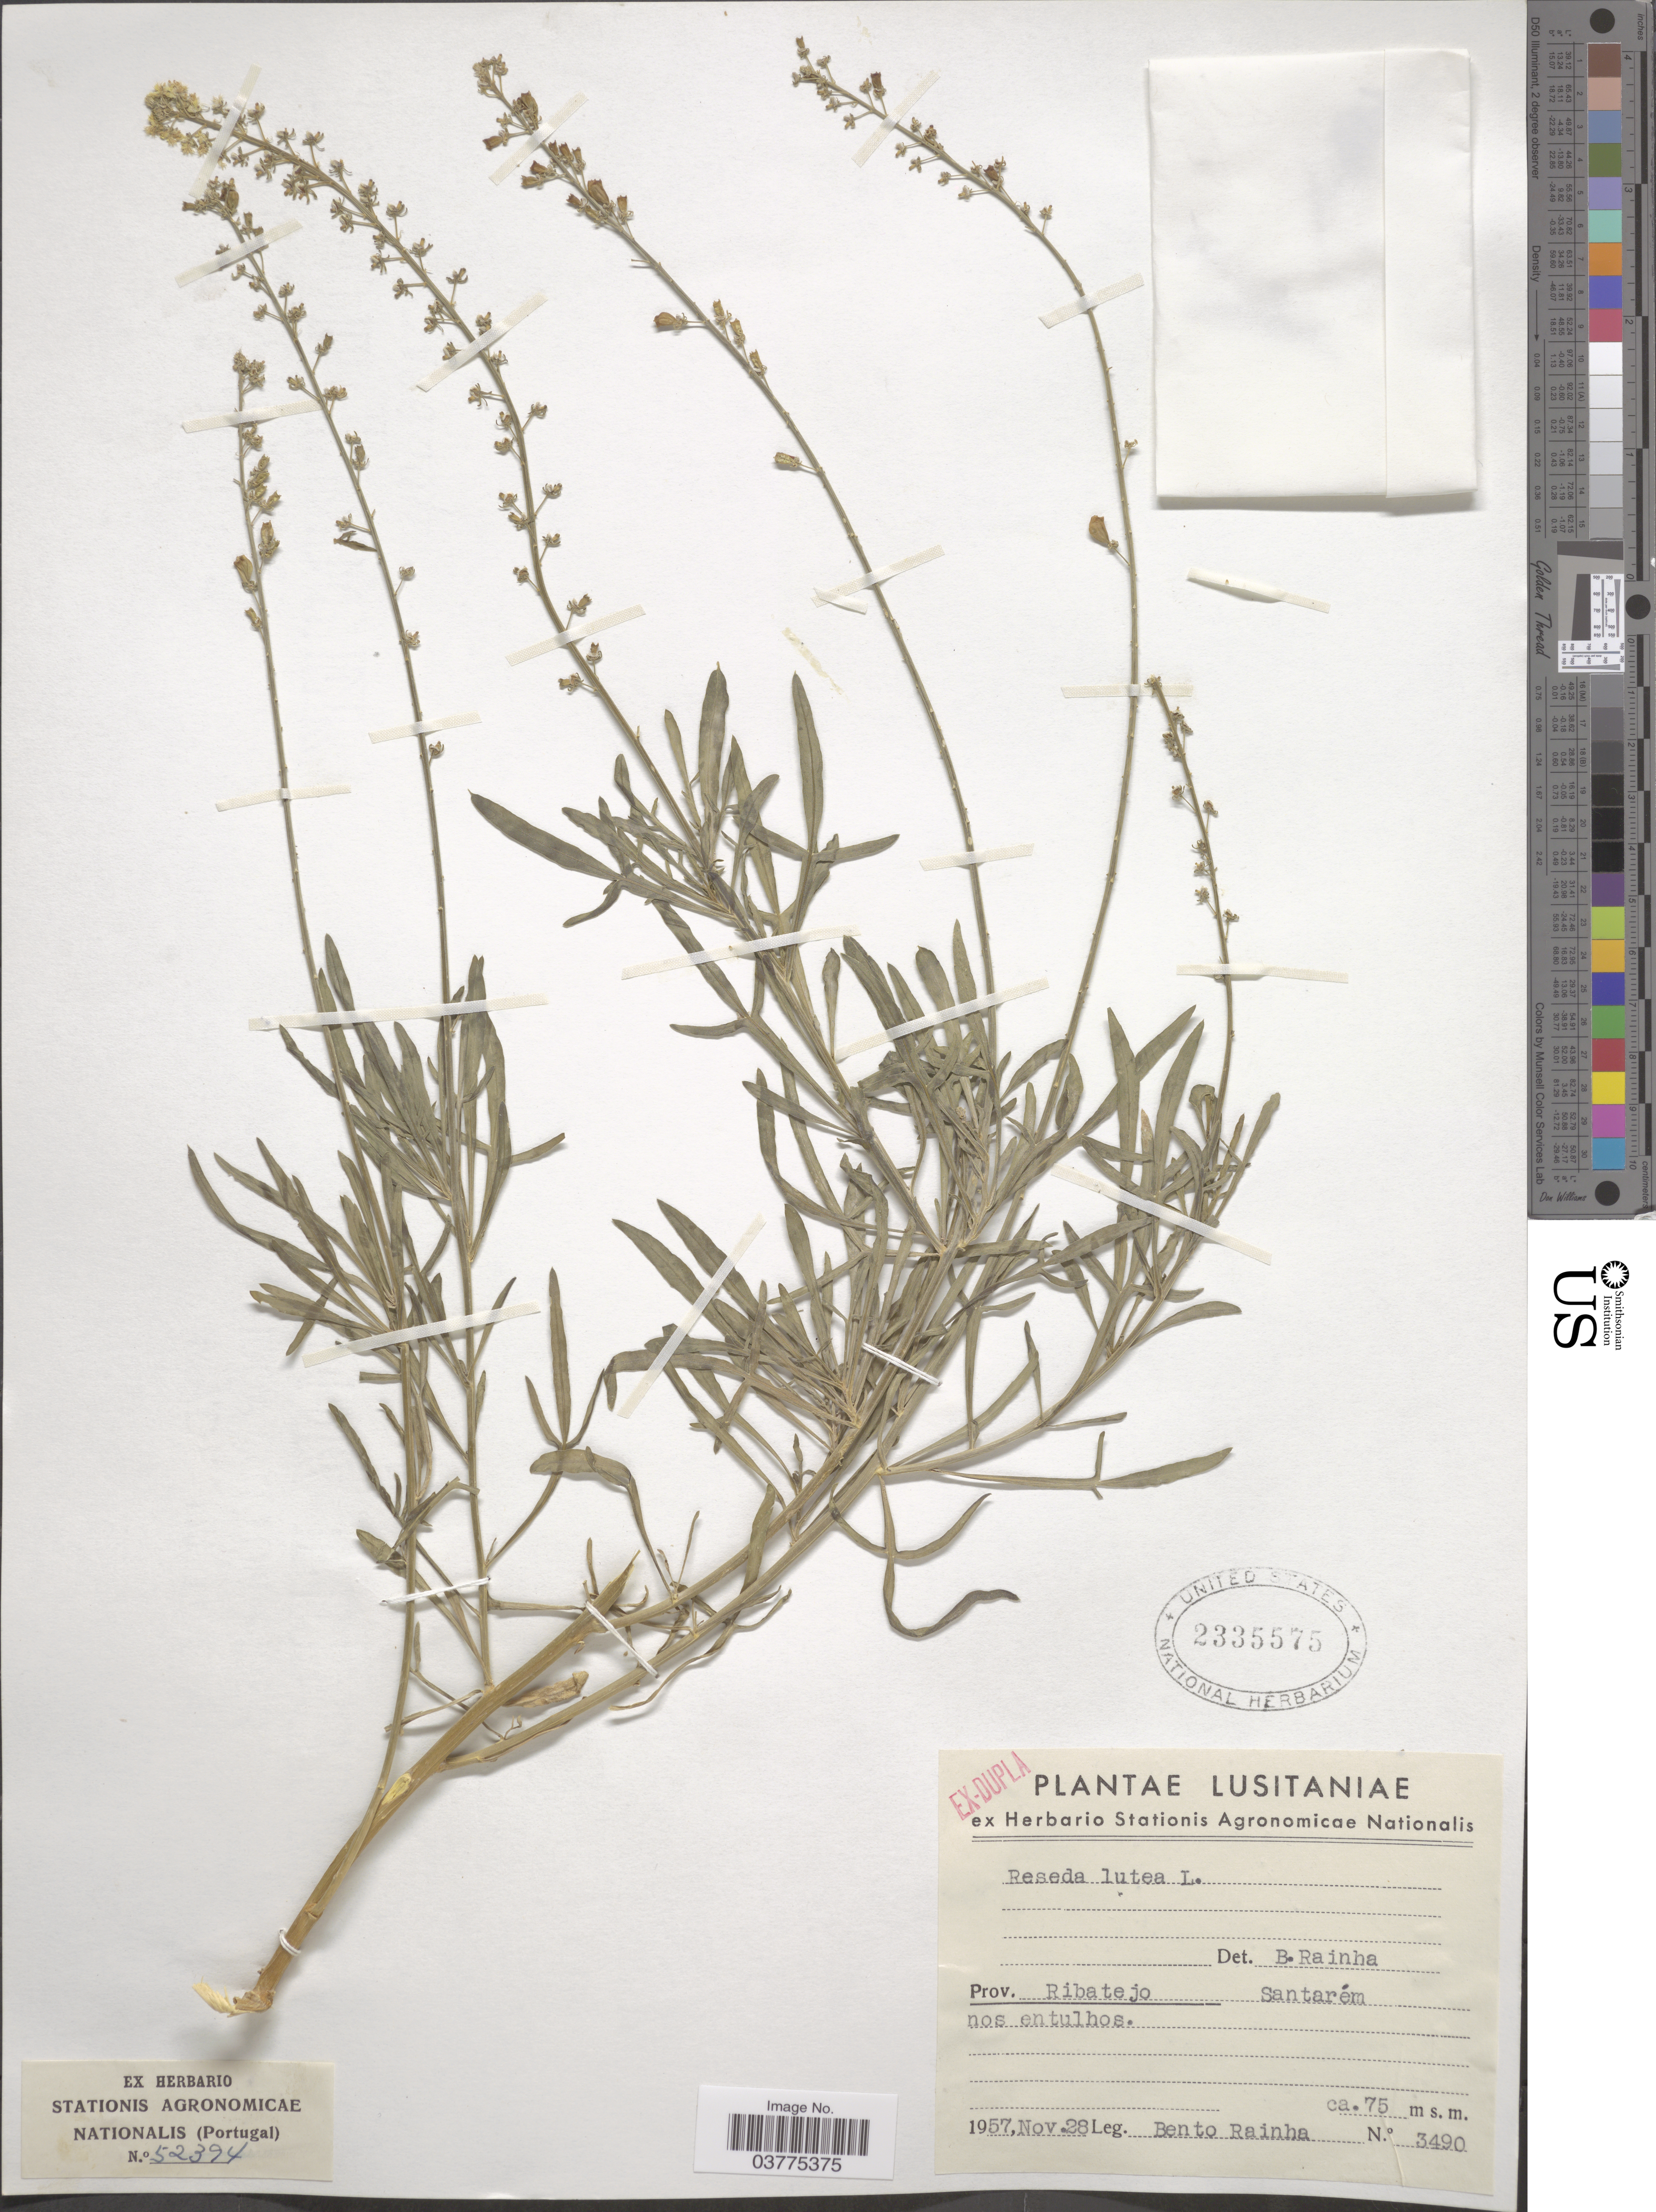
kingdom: Plantae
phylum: Tracheophyta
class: Magnoliopsida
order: Brassicales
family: Resedaceae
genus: Reseda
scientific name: Reseda lutea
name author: L.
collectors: B. Rainha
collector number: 3490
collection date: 1957-11-28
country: Portugal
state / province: Santarem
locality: Lusitaniae. Prov. Ribatejo. Santarém nos en tulhos.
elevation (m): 75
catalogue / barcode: US 2335575